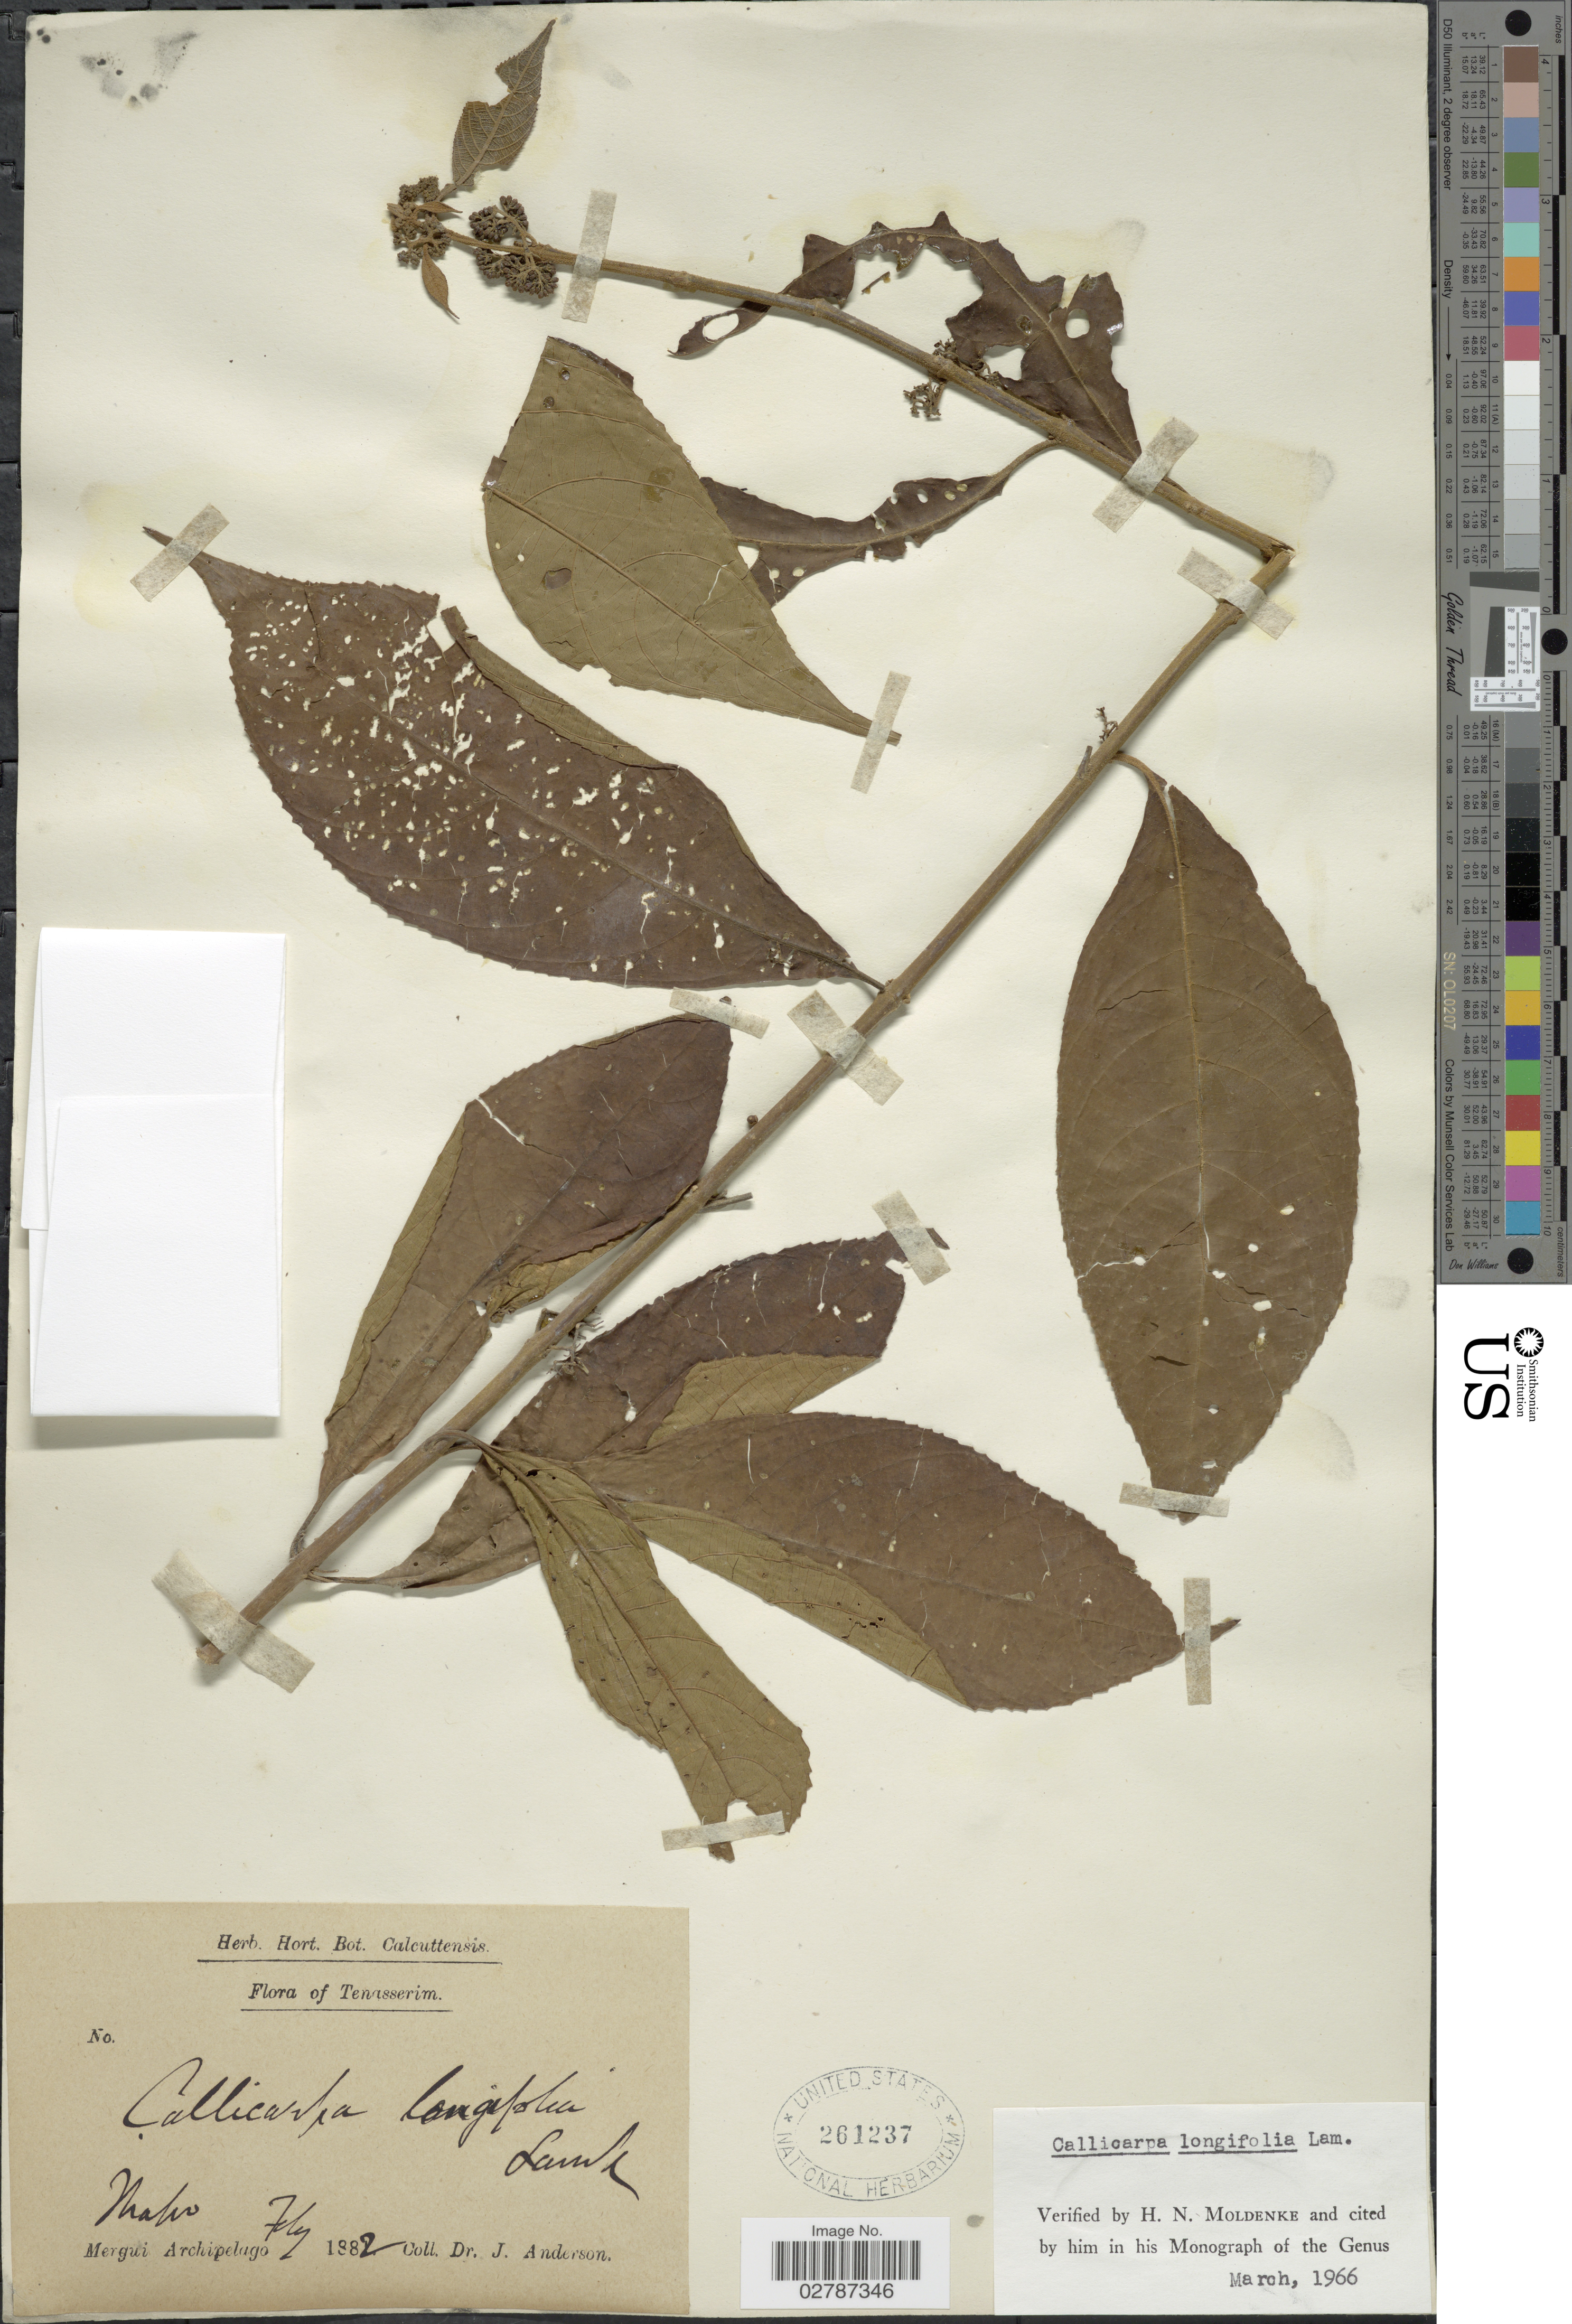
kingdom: Plantae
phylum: Tracheophyta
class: Magnoliopsida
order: Lamiales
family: Lamiaceae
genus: Callicarpa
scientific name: Callicarpa longifolia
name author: Lam.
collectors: J. Anderson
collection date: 1882-07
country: Myanmar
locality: Tenasserim. Maho. Mergui Archipelago.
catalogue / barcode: US 261237